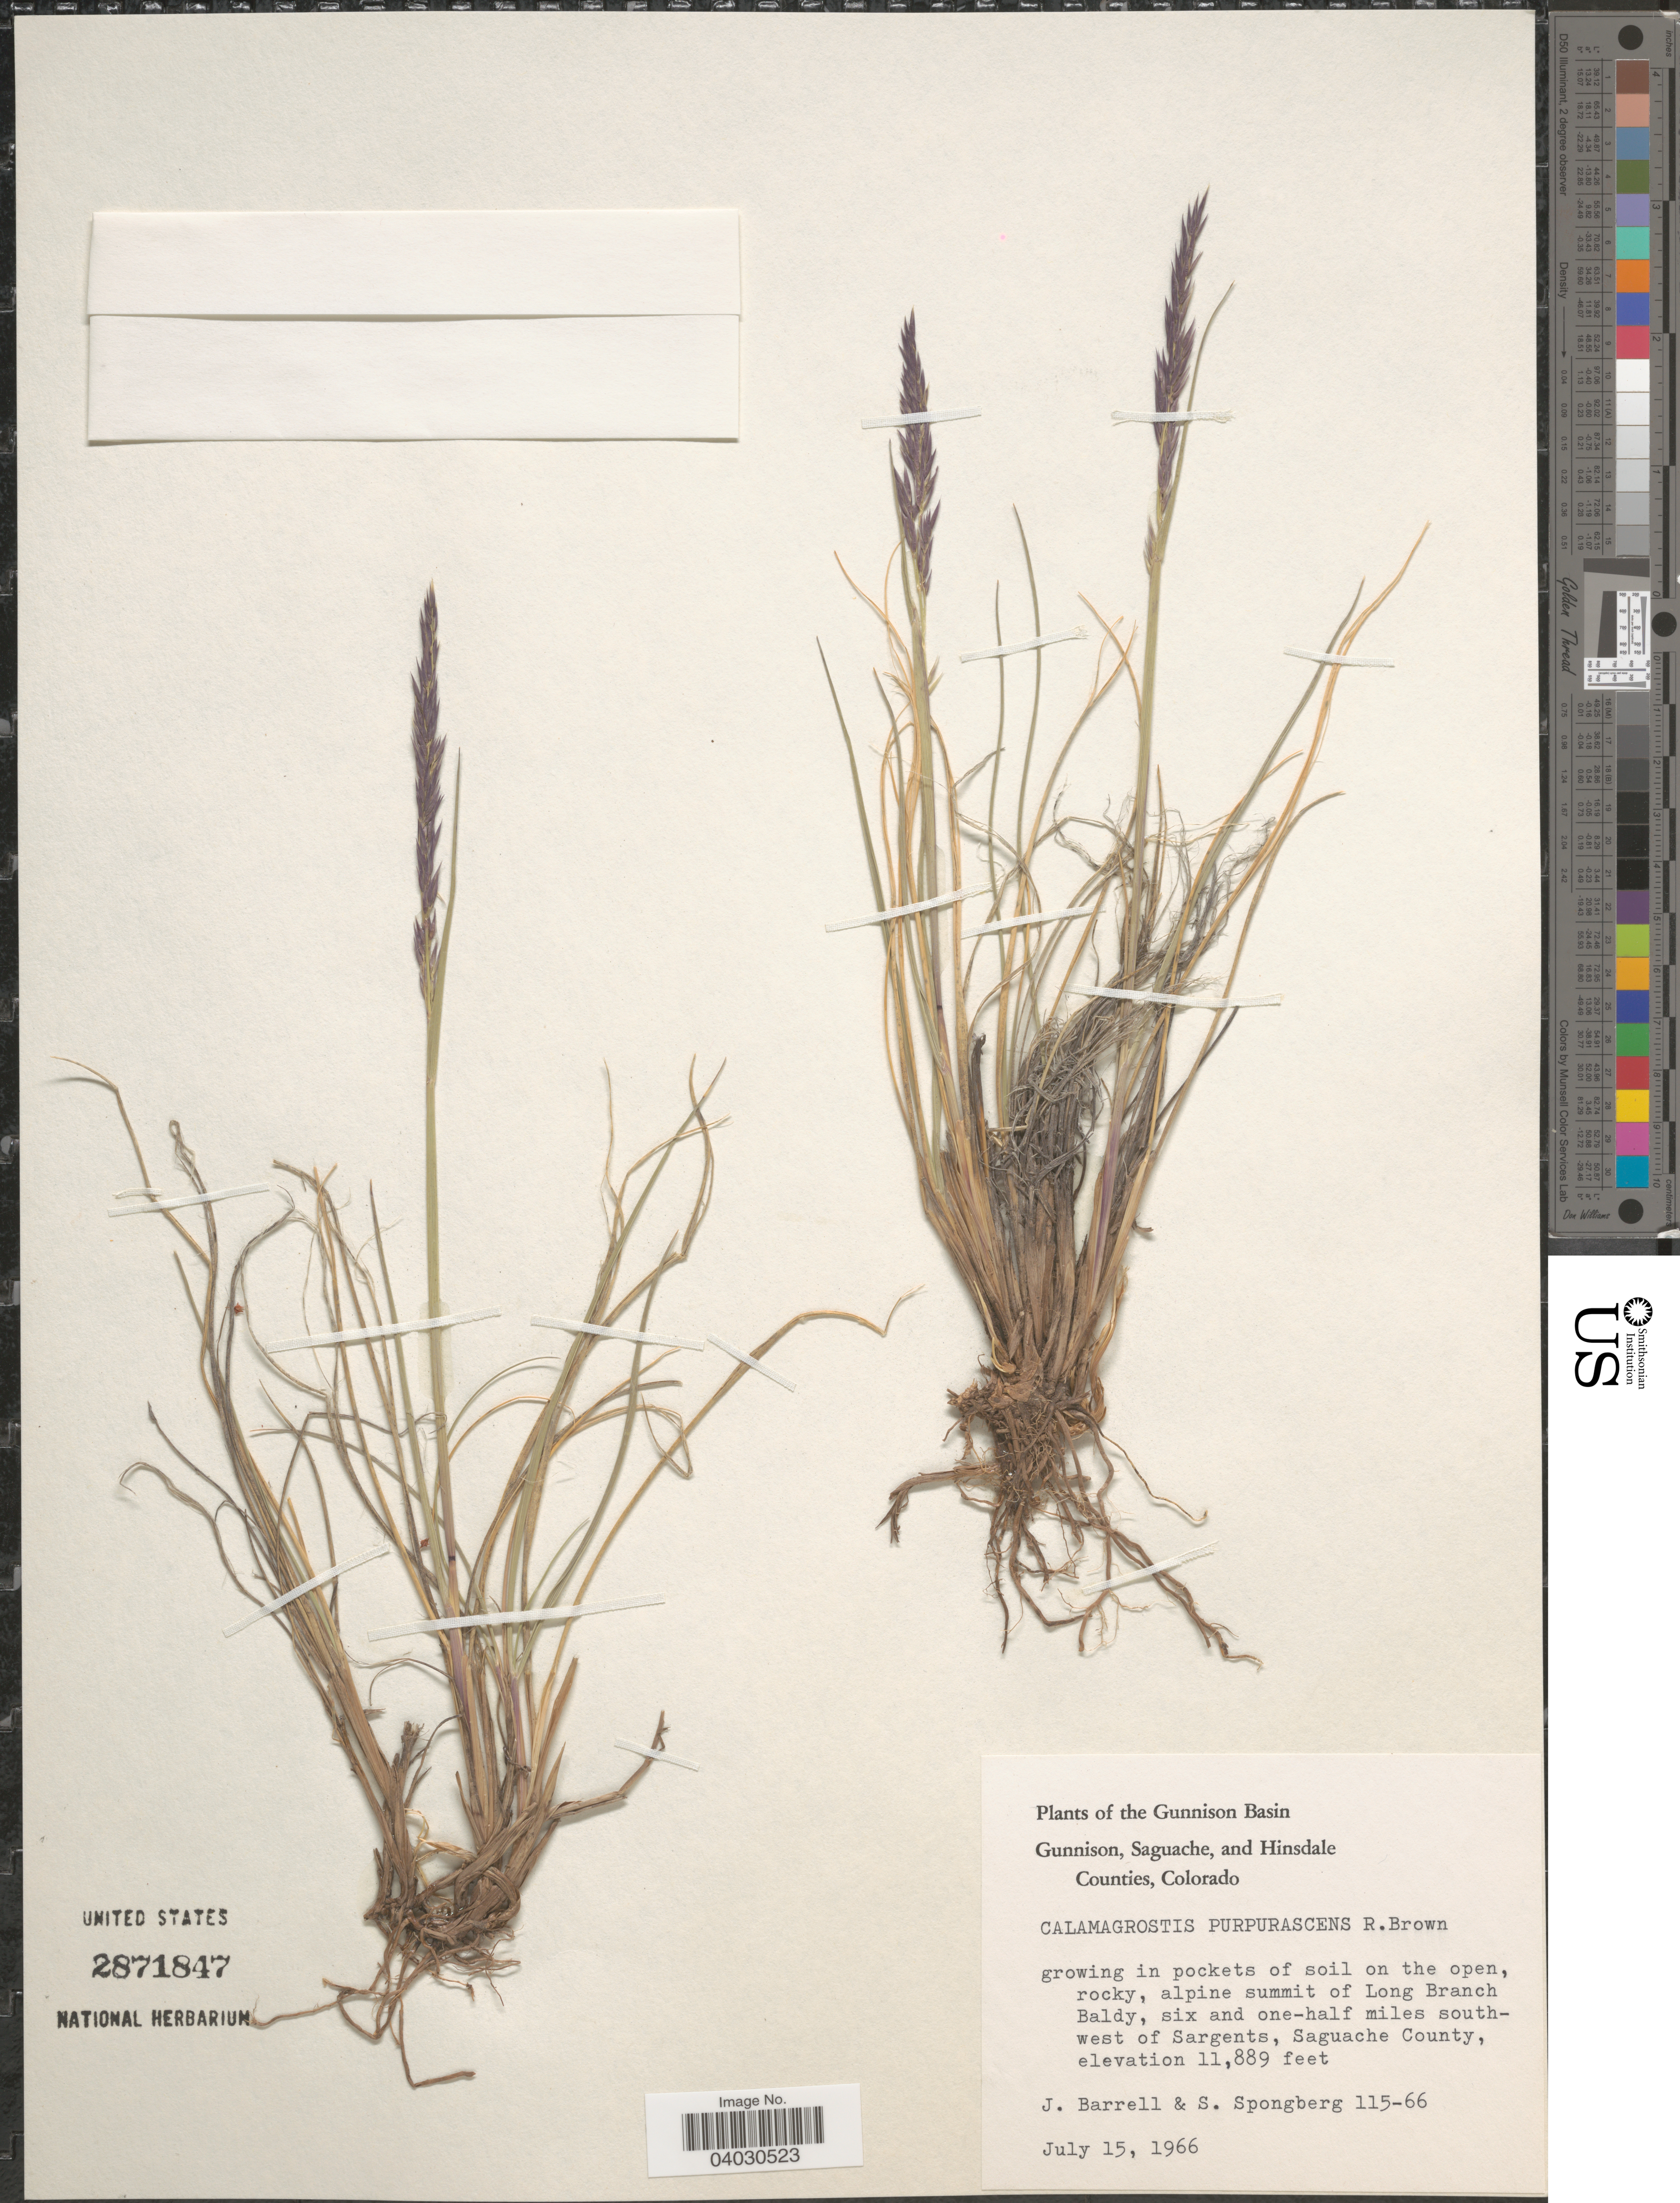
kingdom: Plantae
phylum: Tracheophyta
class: Liliopsida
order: Poales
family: Poaceae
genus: Calamagrostis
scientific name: Calamagrostis purpurascens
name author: R. Br.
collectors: J. Barrell & S. A.Spongberg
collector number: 115-66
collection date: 1966-07-15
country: United States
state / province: Colorado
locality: Gunnison Basin. Alpine summit of Long Branch Baldy, six and one-half miles southwest of Sargents, Saguache County.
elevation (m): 3624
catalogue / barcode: US 2871847